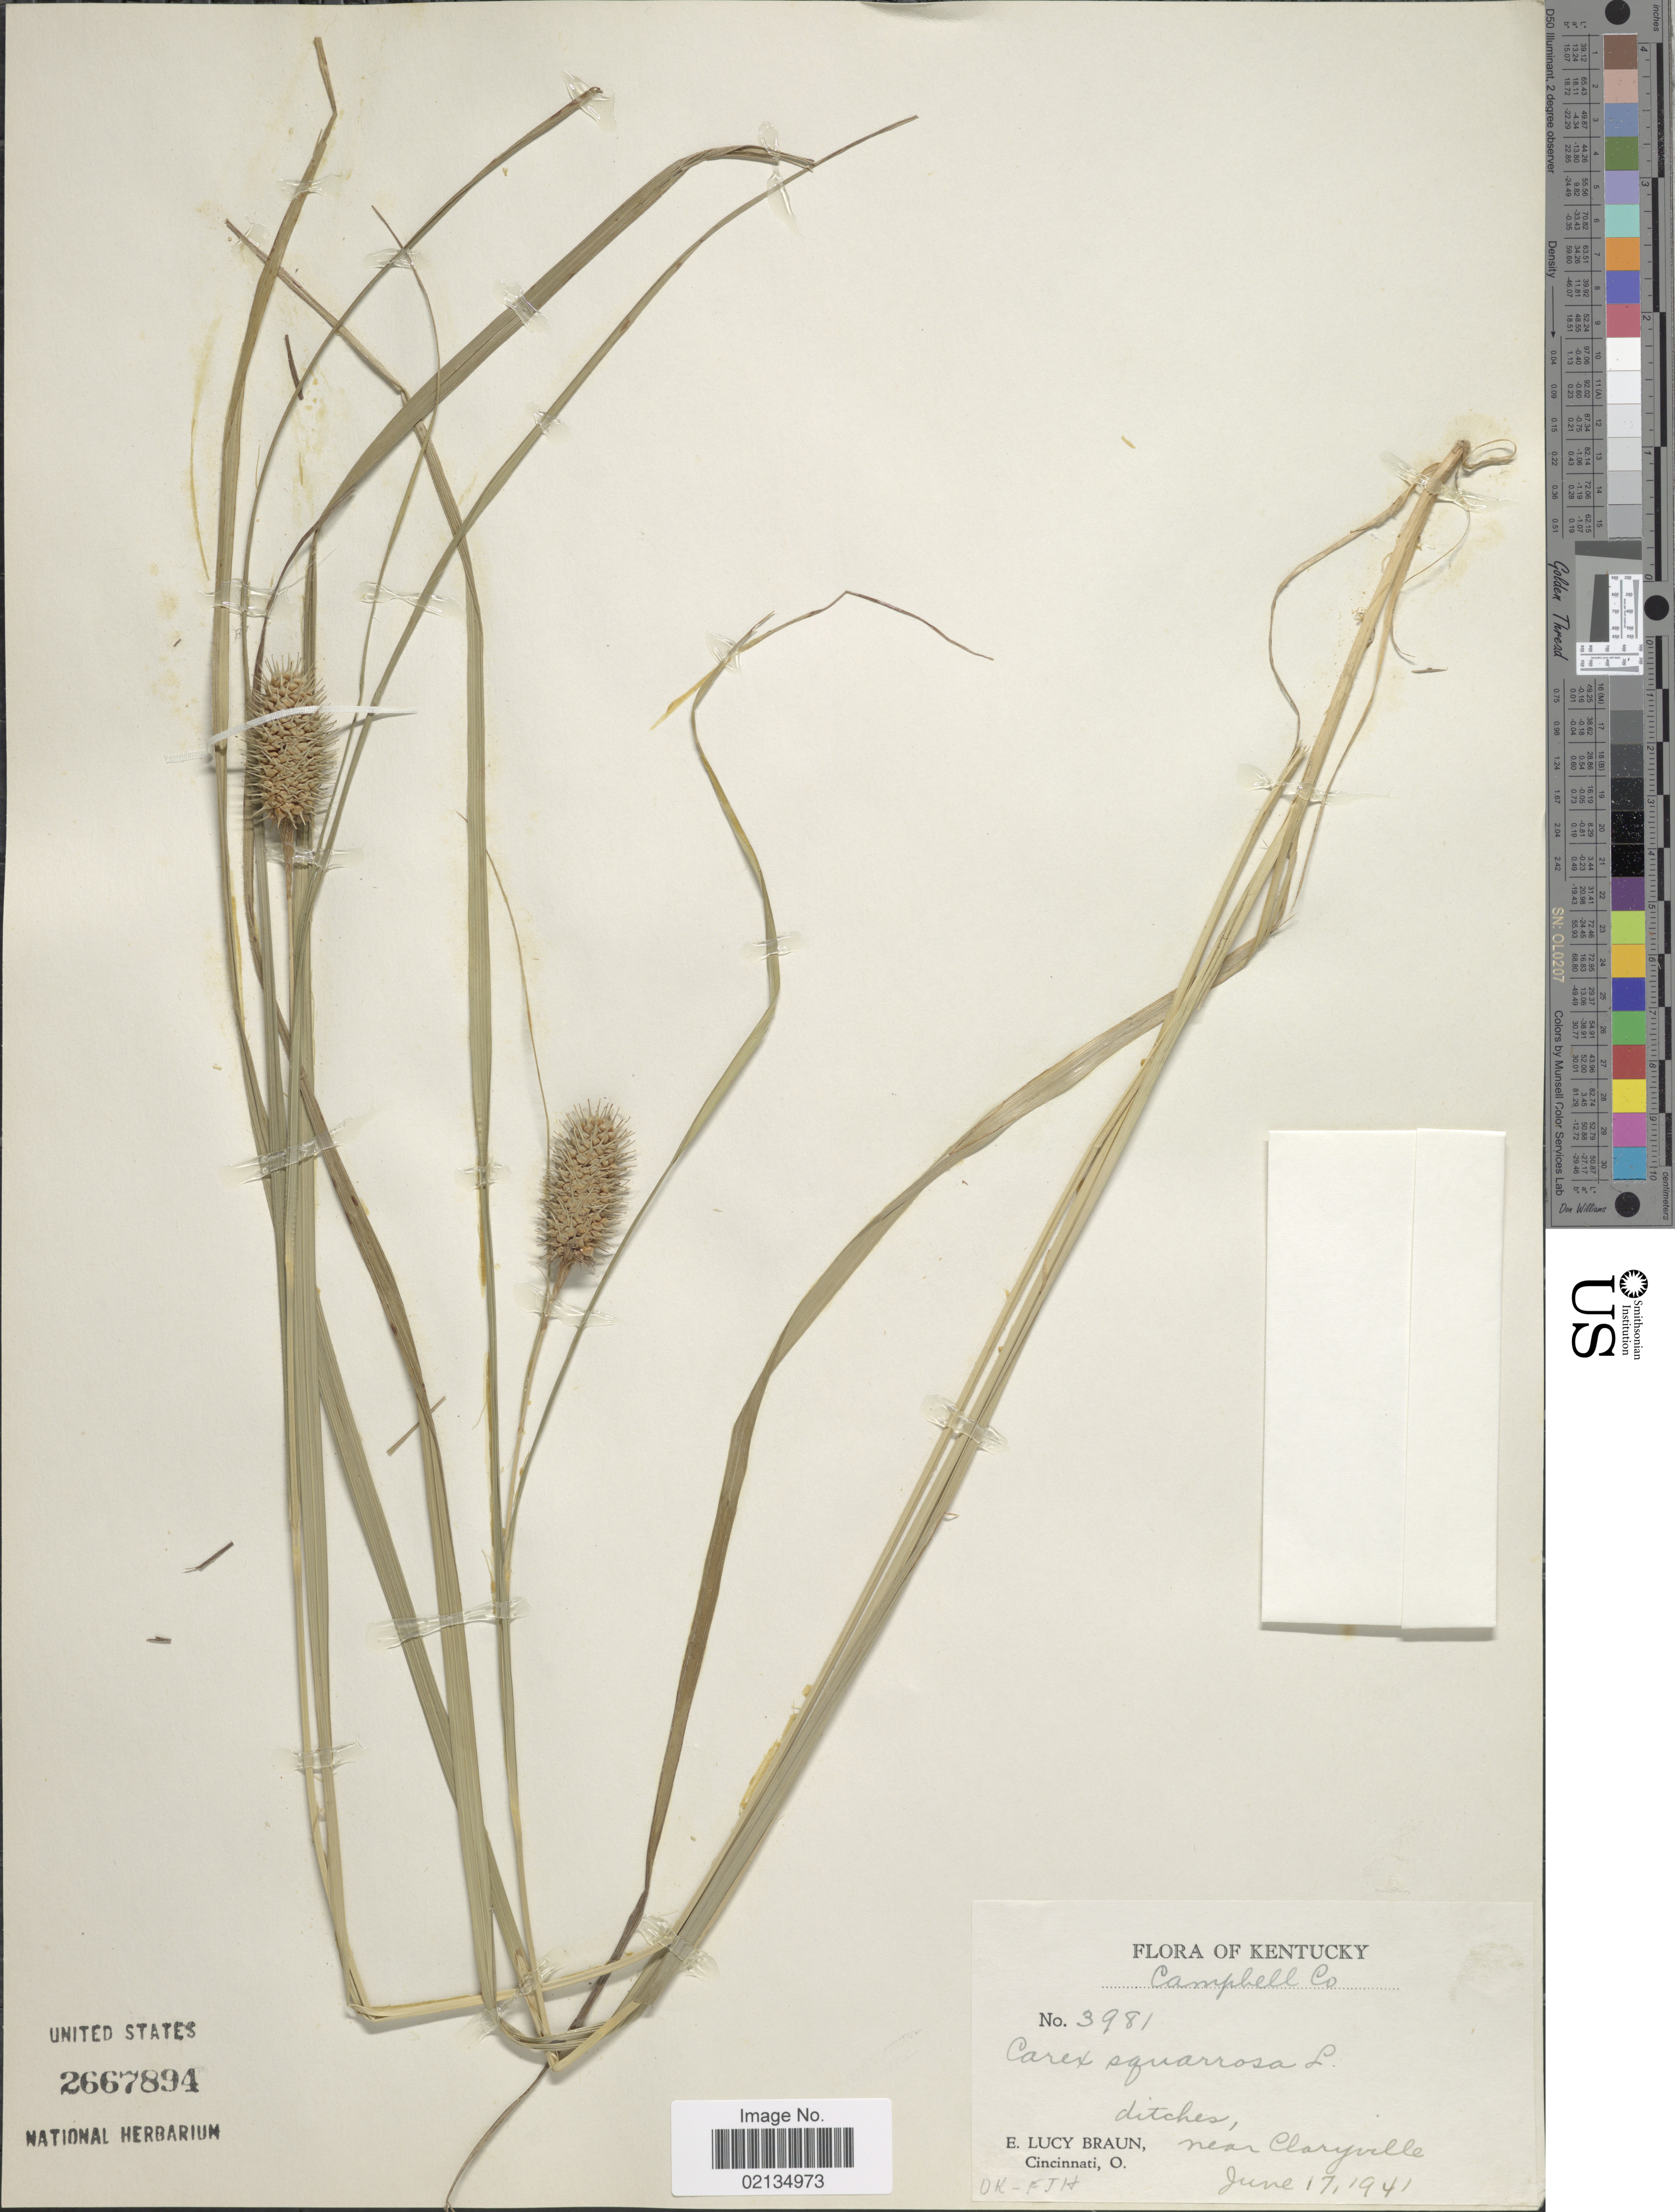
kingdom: Plantae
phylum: Tracheophyta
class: Liliopsida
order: Poales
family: Cyperaceae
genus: Carex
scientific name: Carex squarrosa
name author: L.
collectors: E. L. Braun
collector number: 3981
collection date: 1941-06-17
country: United States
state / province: Kentucky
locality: Kentucky , Campbell Co. ditches near Claryville.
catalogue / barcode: US 2667894